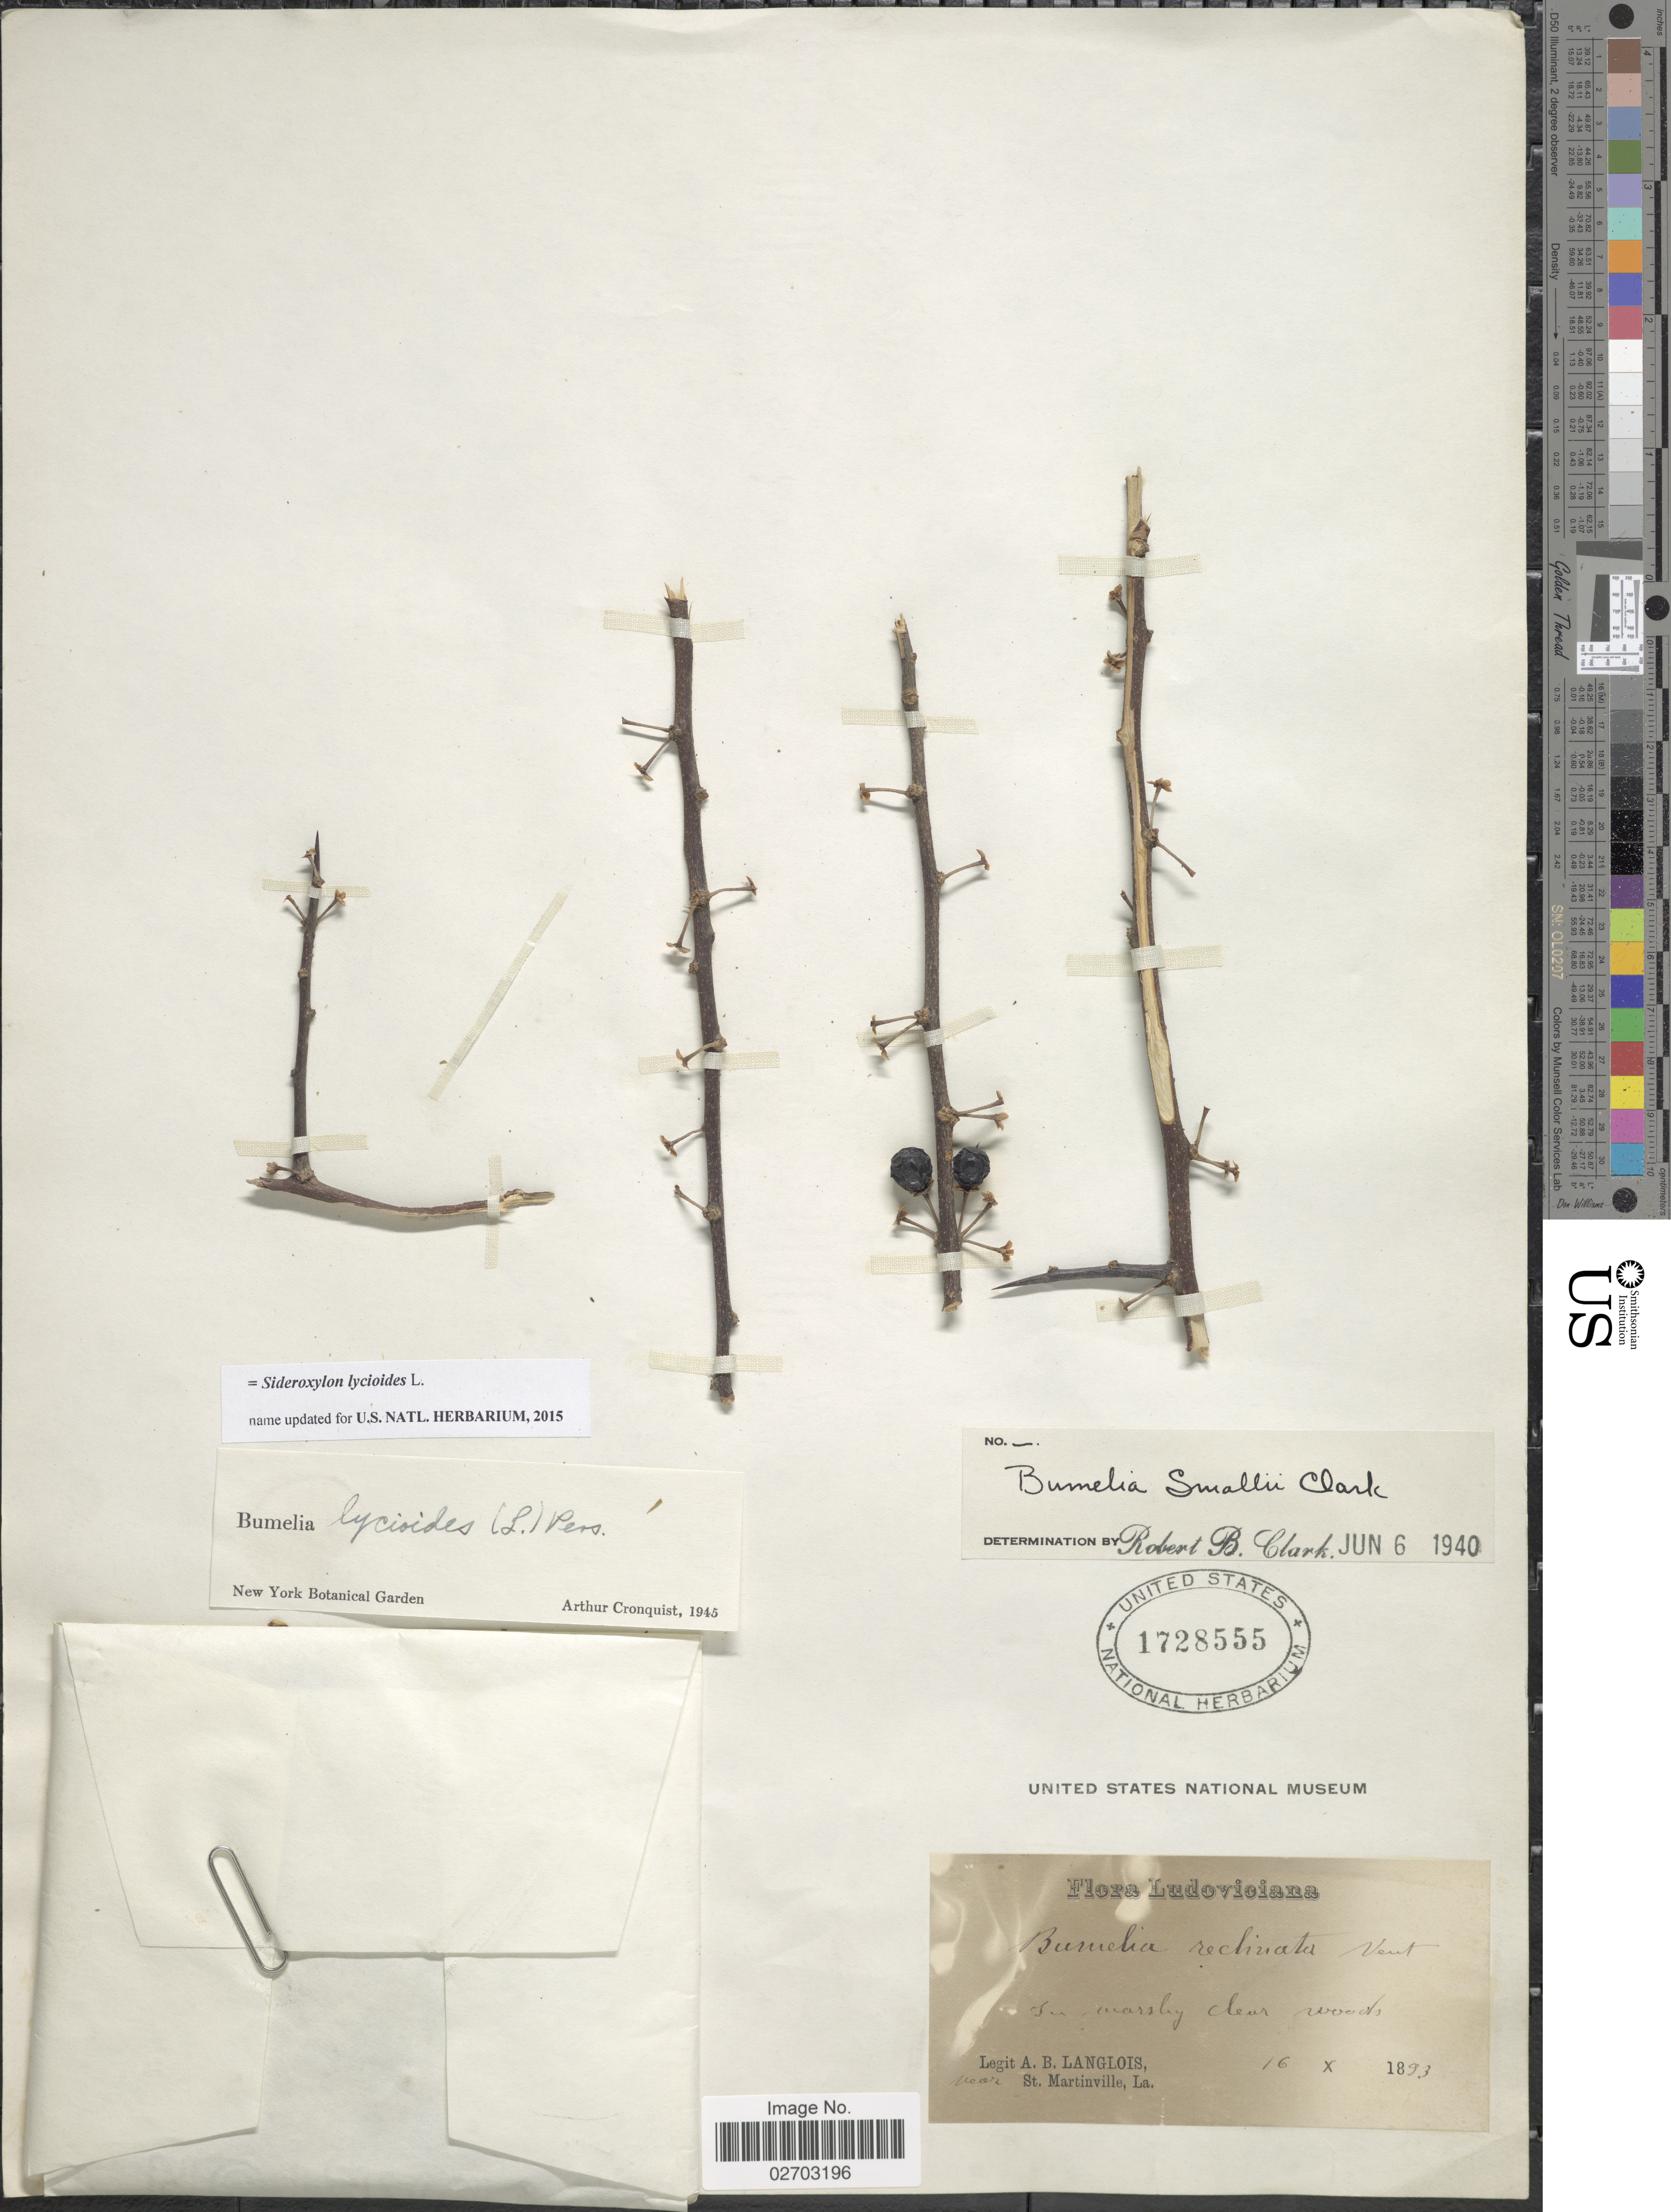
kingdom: Plantae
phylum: Tracheophyta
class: Magnoliopsida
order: Ericales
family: Sapotaceae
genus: Sideroxylon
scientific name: Sideroxylon lycioides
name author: L.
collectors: A. Langlois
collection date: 1893-10-16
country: United States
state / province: Louisiana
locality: Ludoviciana, in near St. Martinville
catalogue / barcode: US 1728555